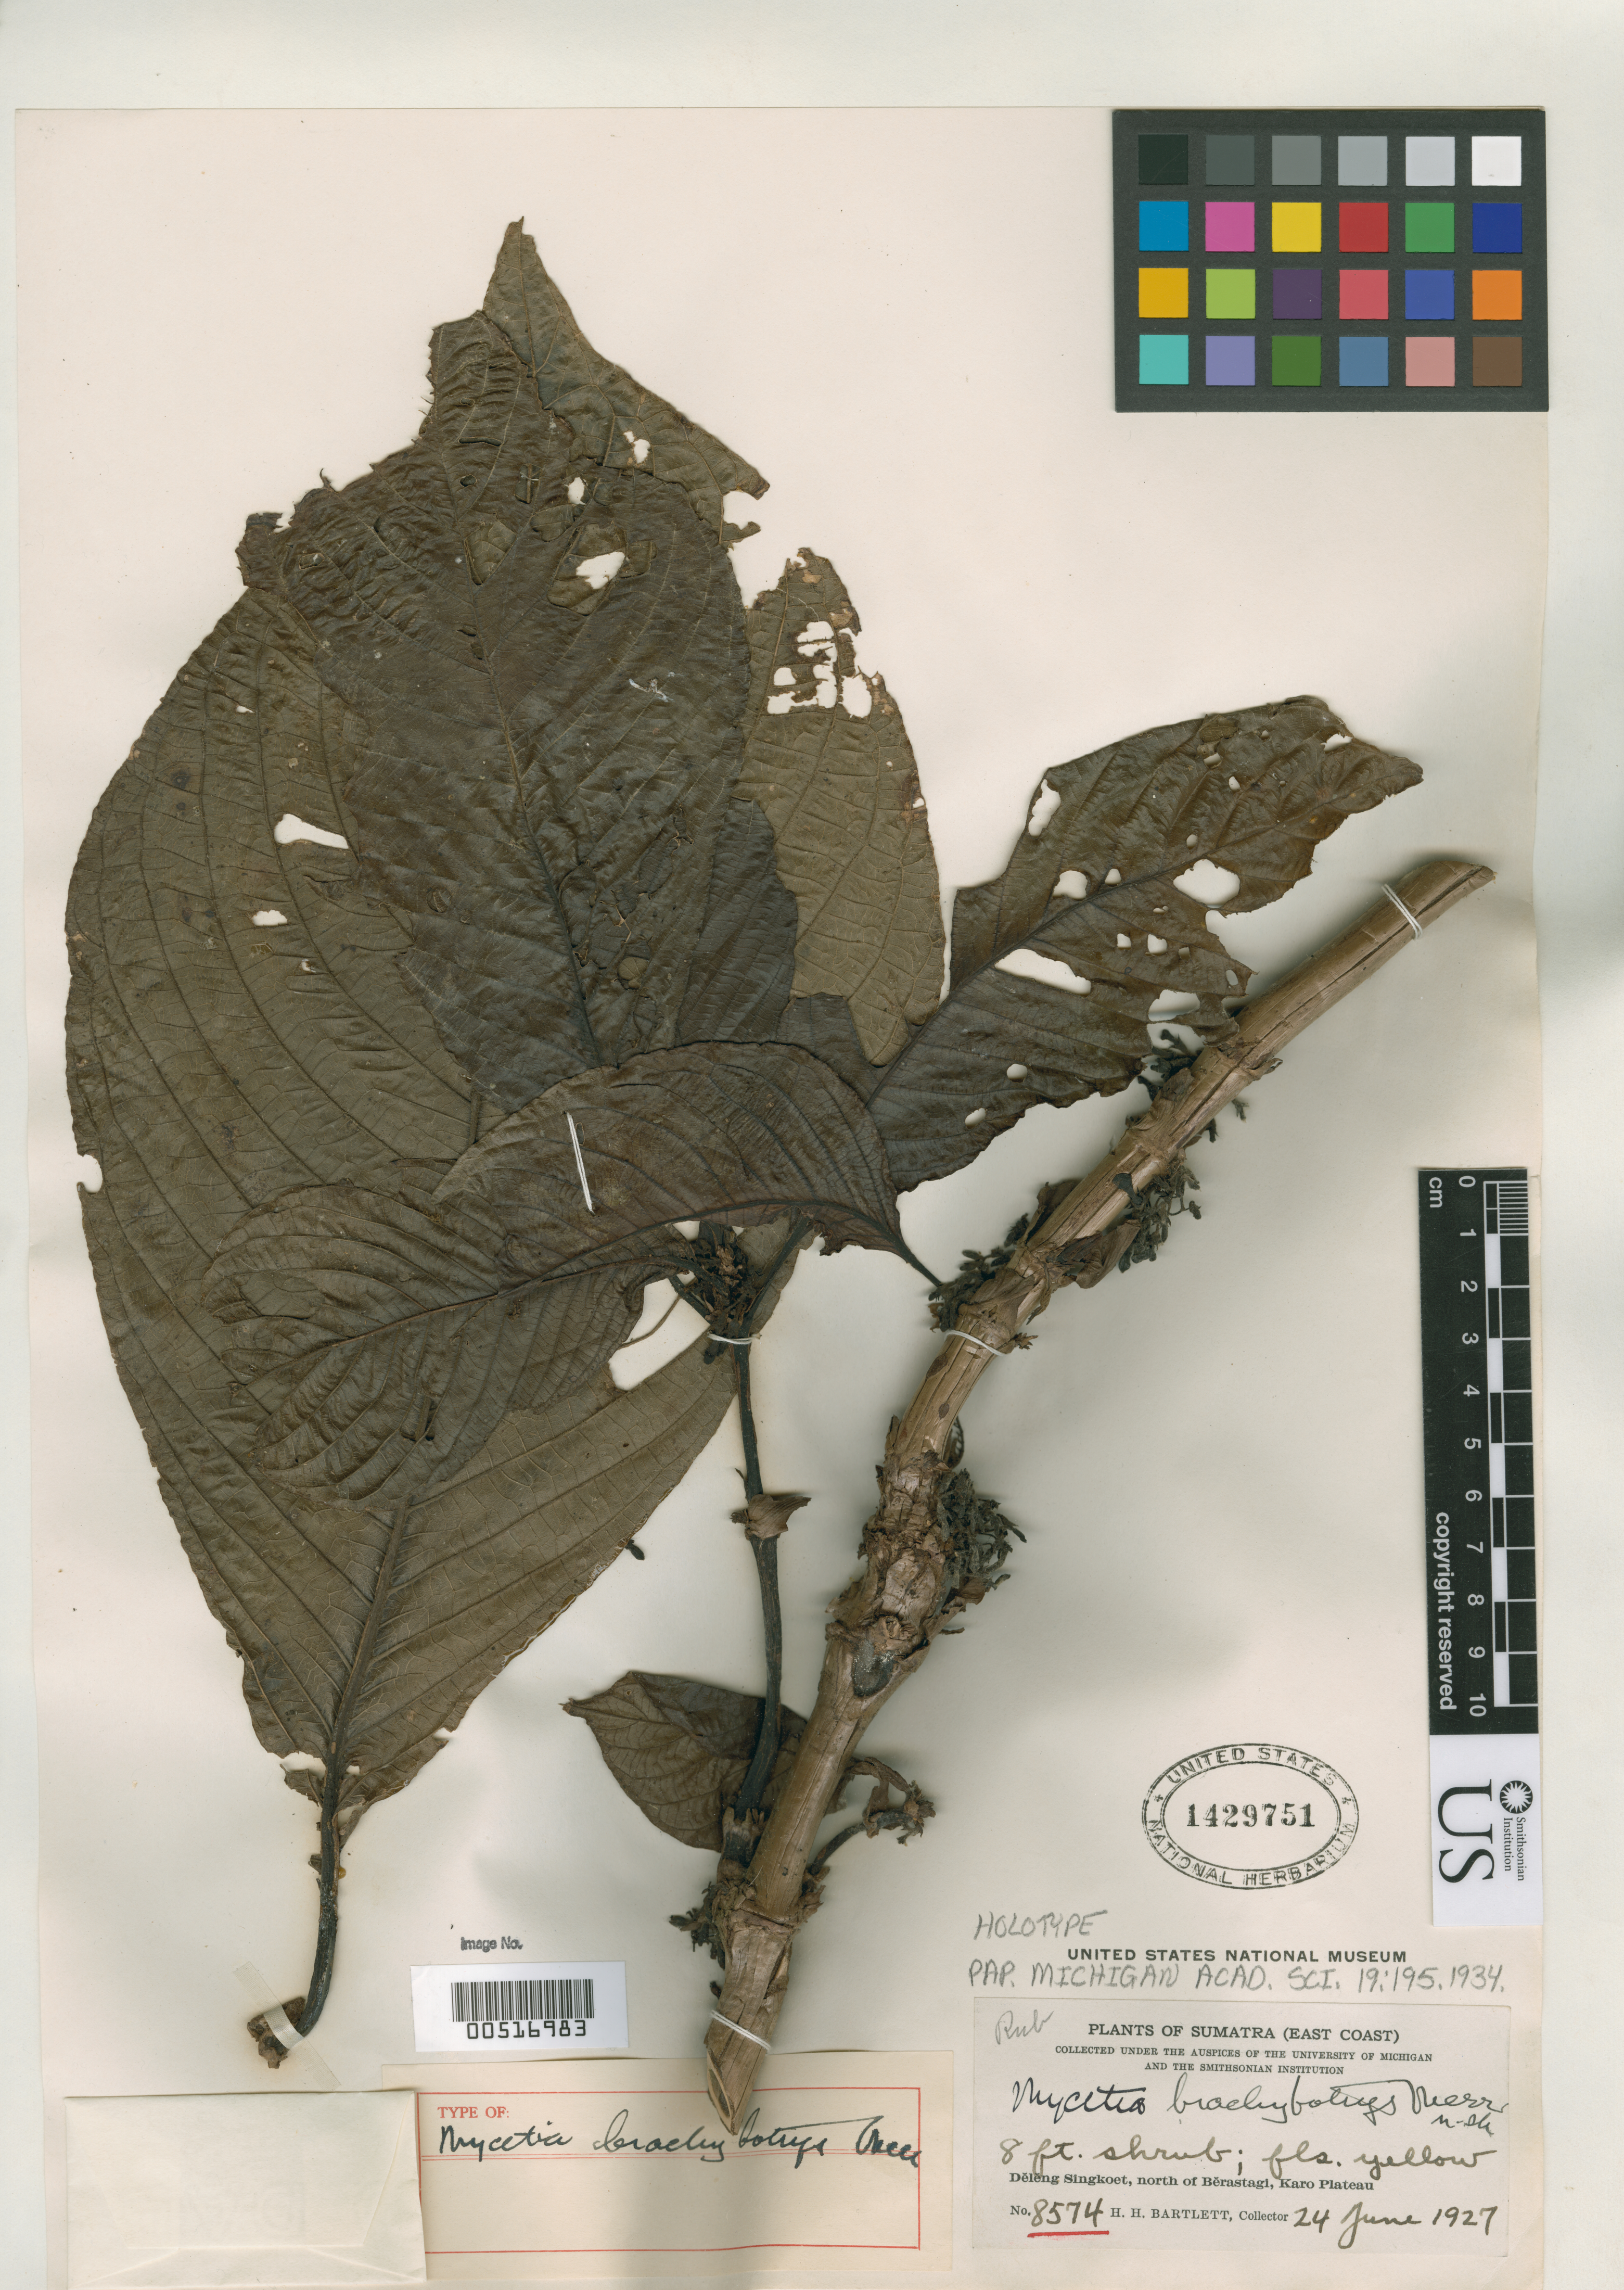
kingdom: Plantae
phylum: Tracheophyta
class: Magnoliopsida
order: Gentianales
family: Rubiaceae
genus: Mycetia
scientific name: Mycetia brachybotrys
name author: Merr.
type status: Holotype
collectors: H. H. Bartlett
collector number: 8574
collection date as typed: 24 Jun 1927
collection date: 1927-06-24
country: Indonesia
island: Sumatra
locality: East coast, Deleng Singkoet, N of Berastagi, Karo Plateau.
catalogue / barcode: US 1429751